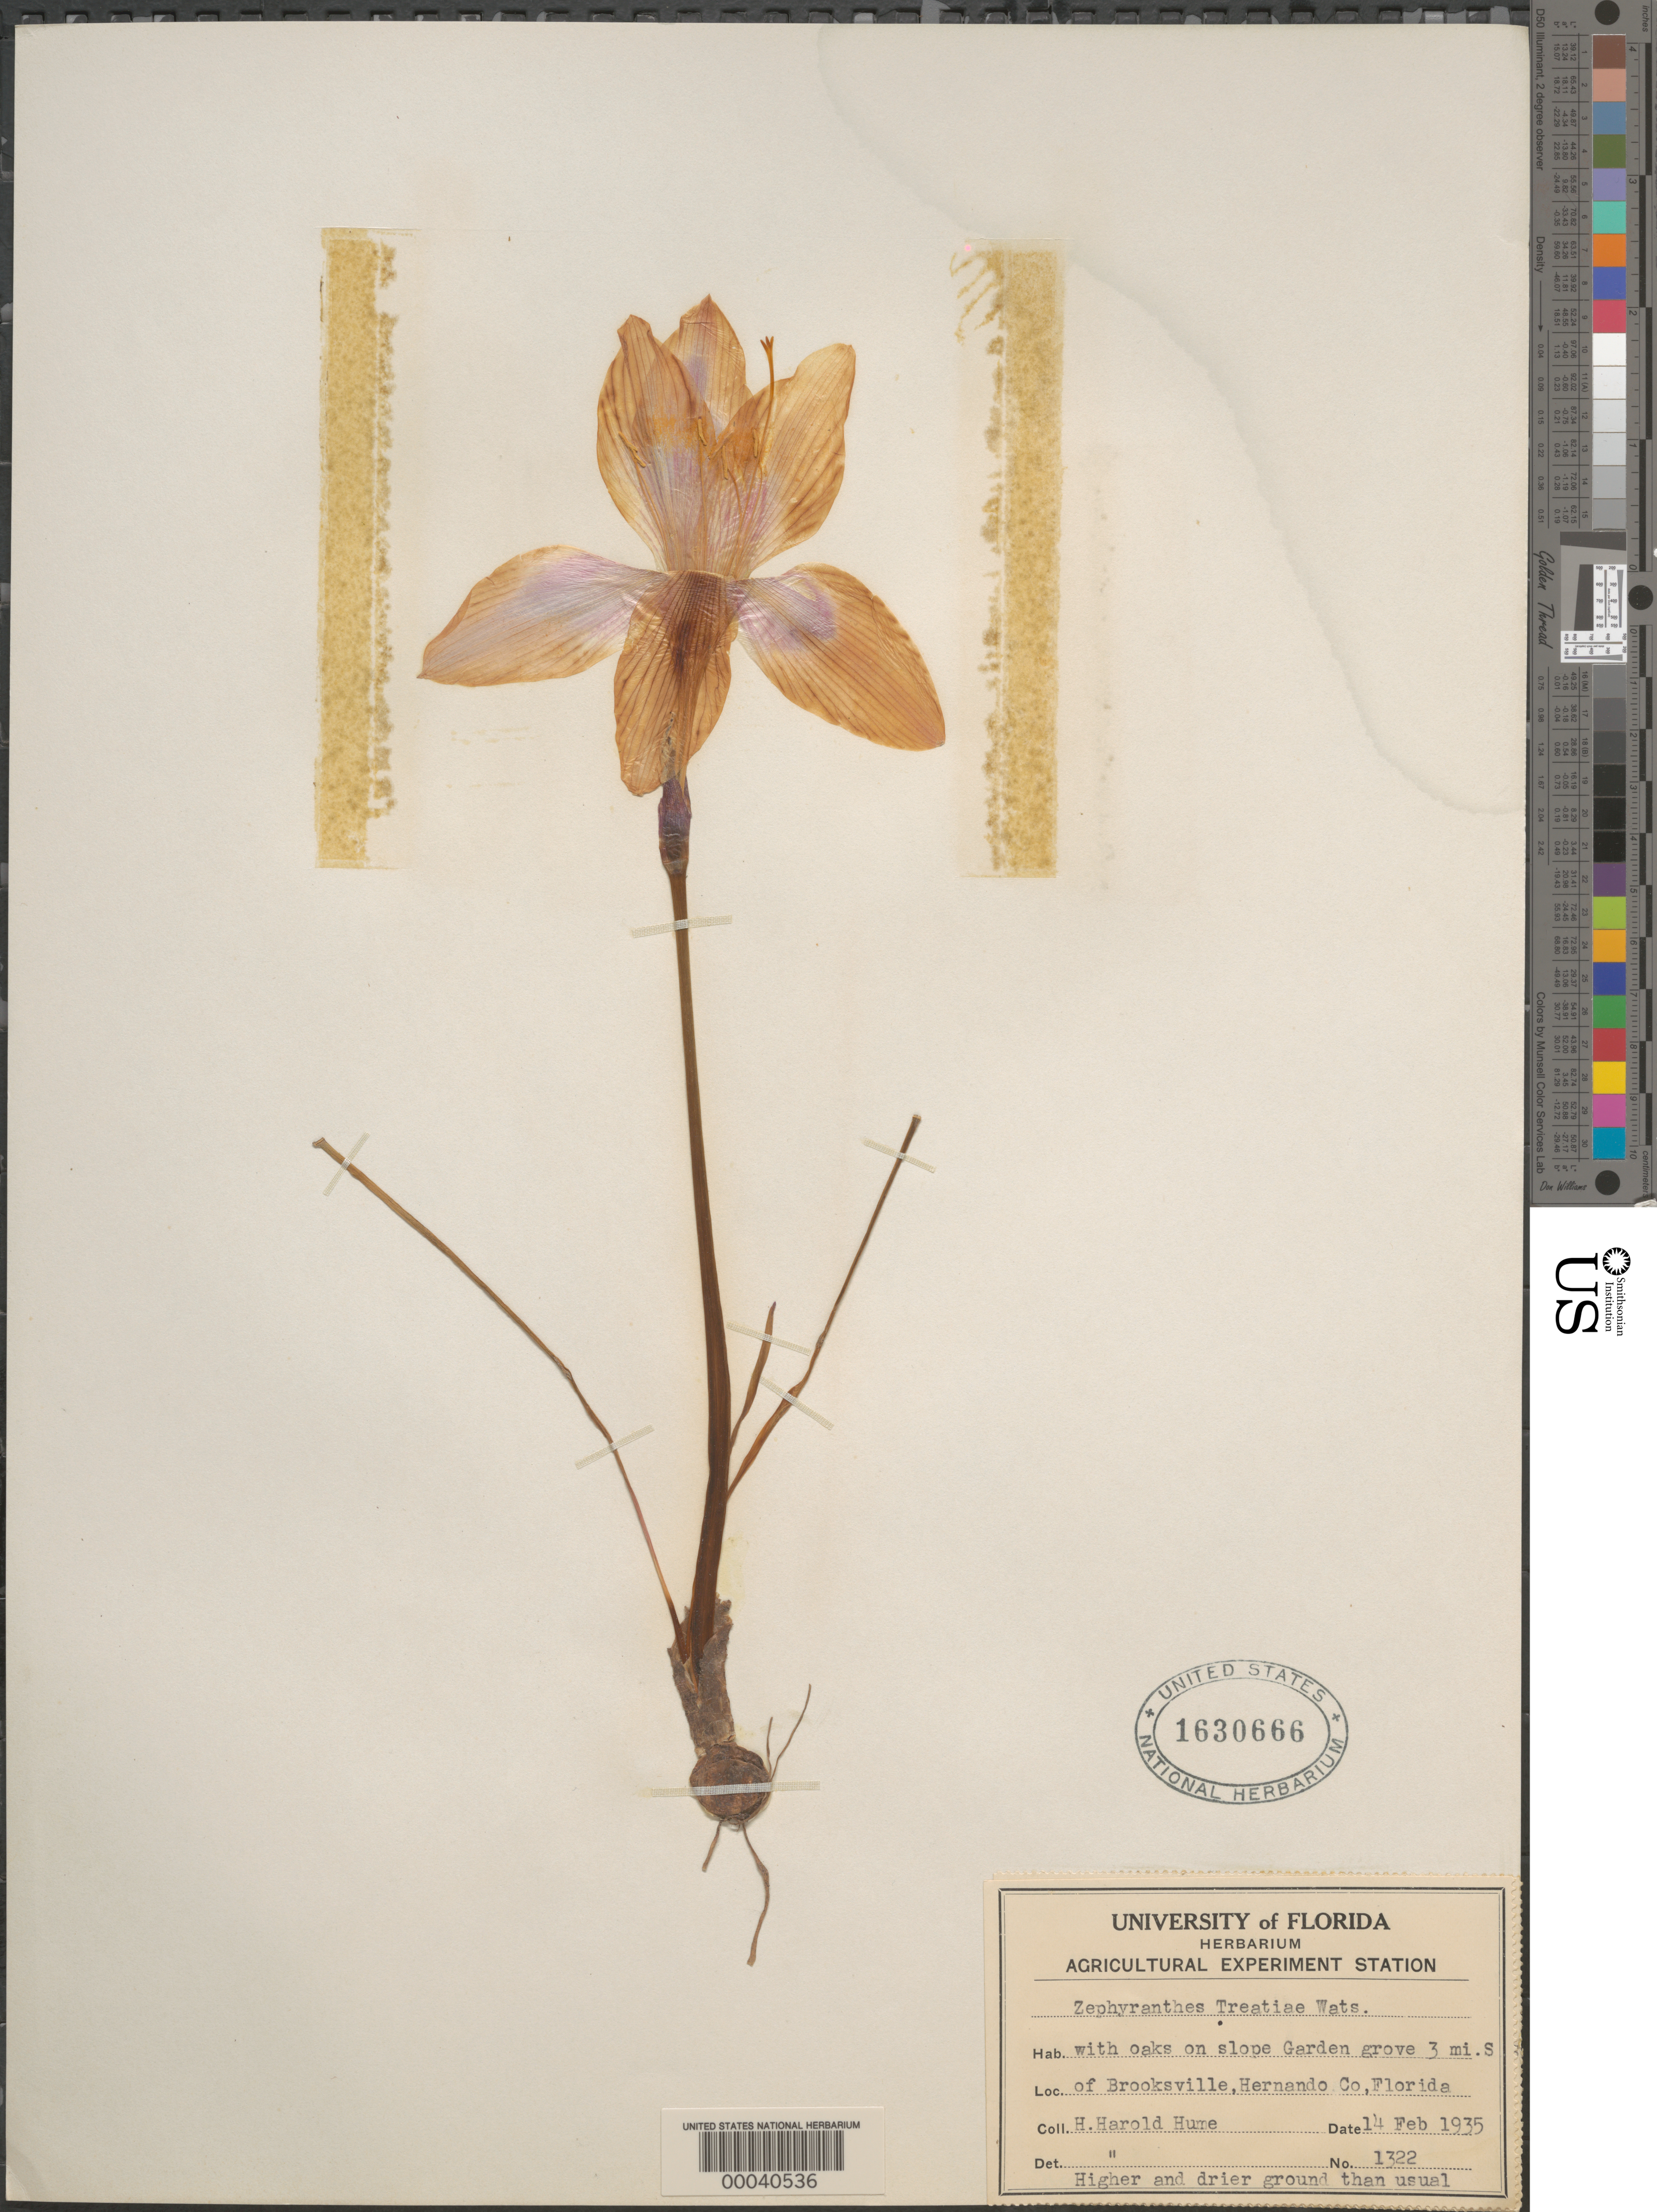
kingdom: Plantae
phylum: Tracheophyta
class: Liliopsida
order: Asparagales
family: Amaryllidaceae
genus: Zephyranthes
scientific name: Zephyranthes treatiae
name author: S. Watson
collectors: H. Hume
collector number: Univ Of Fl Herb 1322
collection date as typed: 14 Feb 1935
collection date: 1935-02-14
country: United States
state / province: Florida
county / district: Hernando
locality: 3 mi. s of brooksville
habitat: With oaks on slope, higher ground than usual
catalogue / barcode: US 1630666